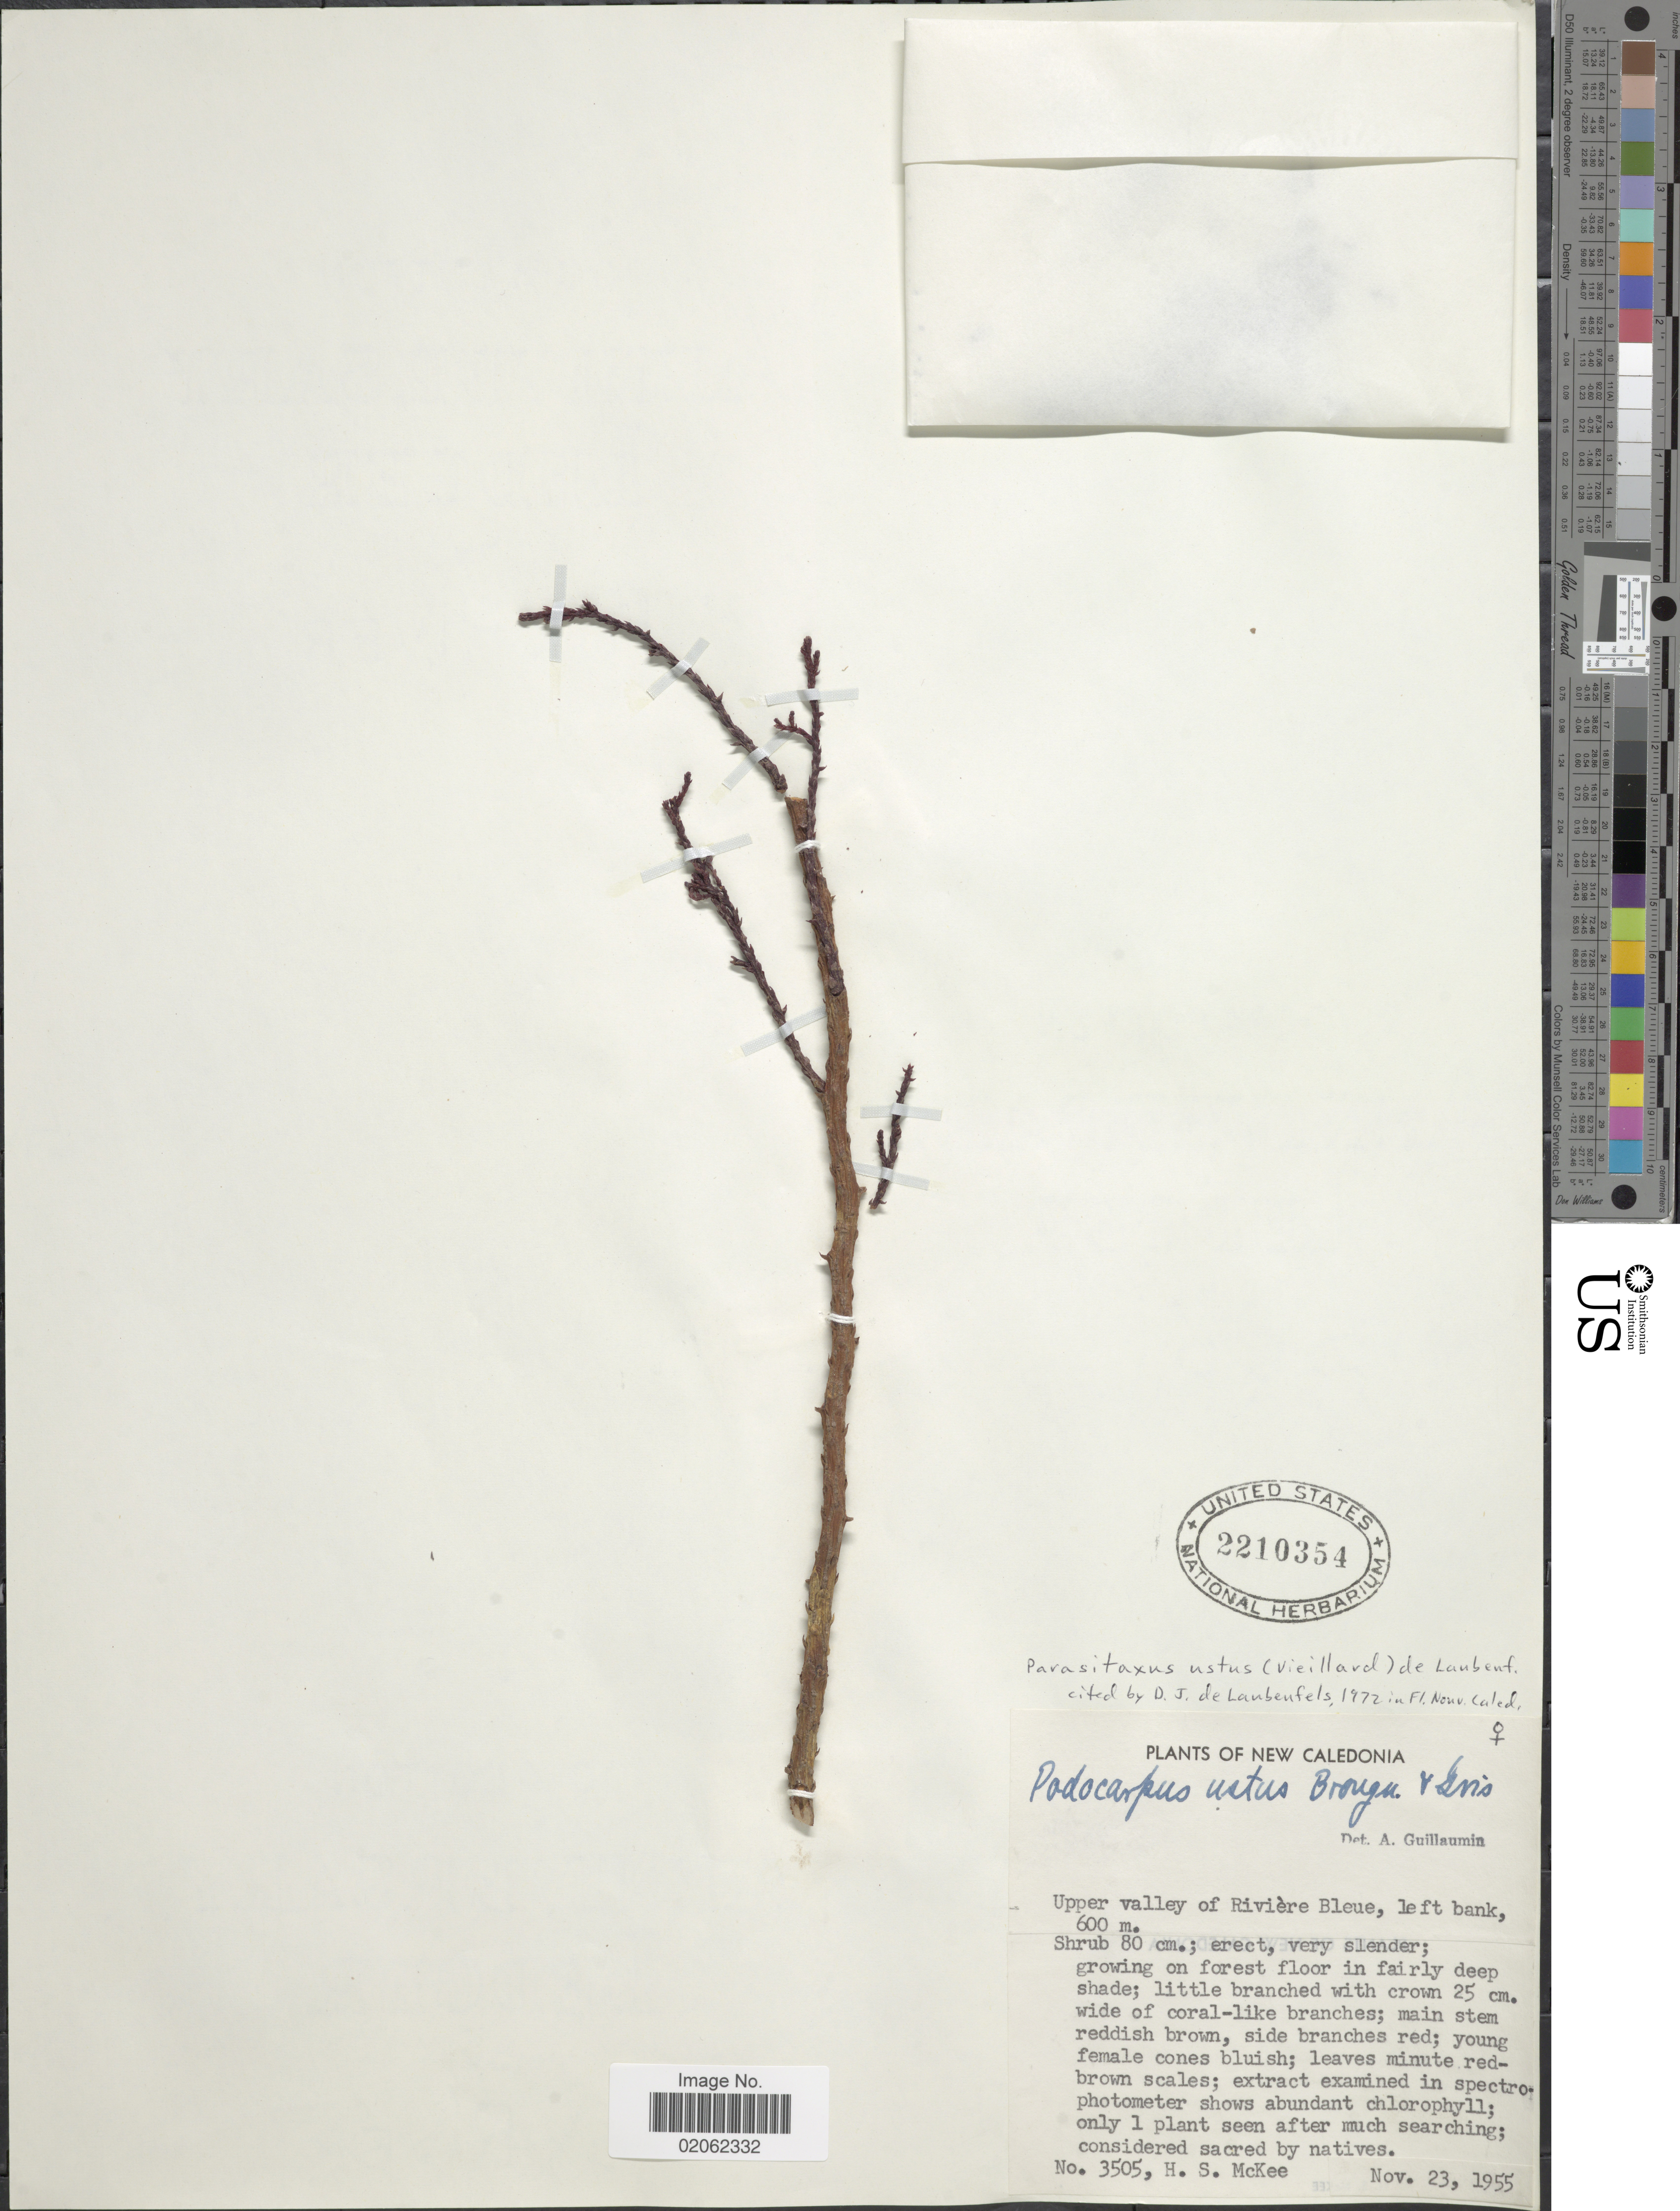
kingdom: Plantae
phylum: Tracheophyta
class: Pinopsida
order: Pinales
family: Podocarpaceae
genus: Parasitaxus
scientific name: Parasitaxus ustus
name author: (Vieill.) de Laub.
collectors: H. S. McKee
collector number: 3505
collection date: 1955-11-23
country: New Caledonia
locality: Upper valley of Rivière Bleue, left bank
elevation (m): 600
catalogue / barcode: US 2210354